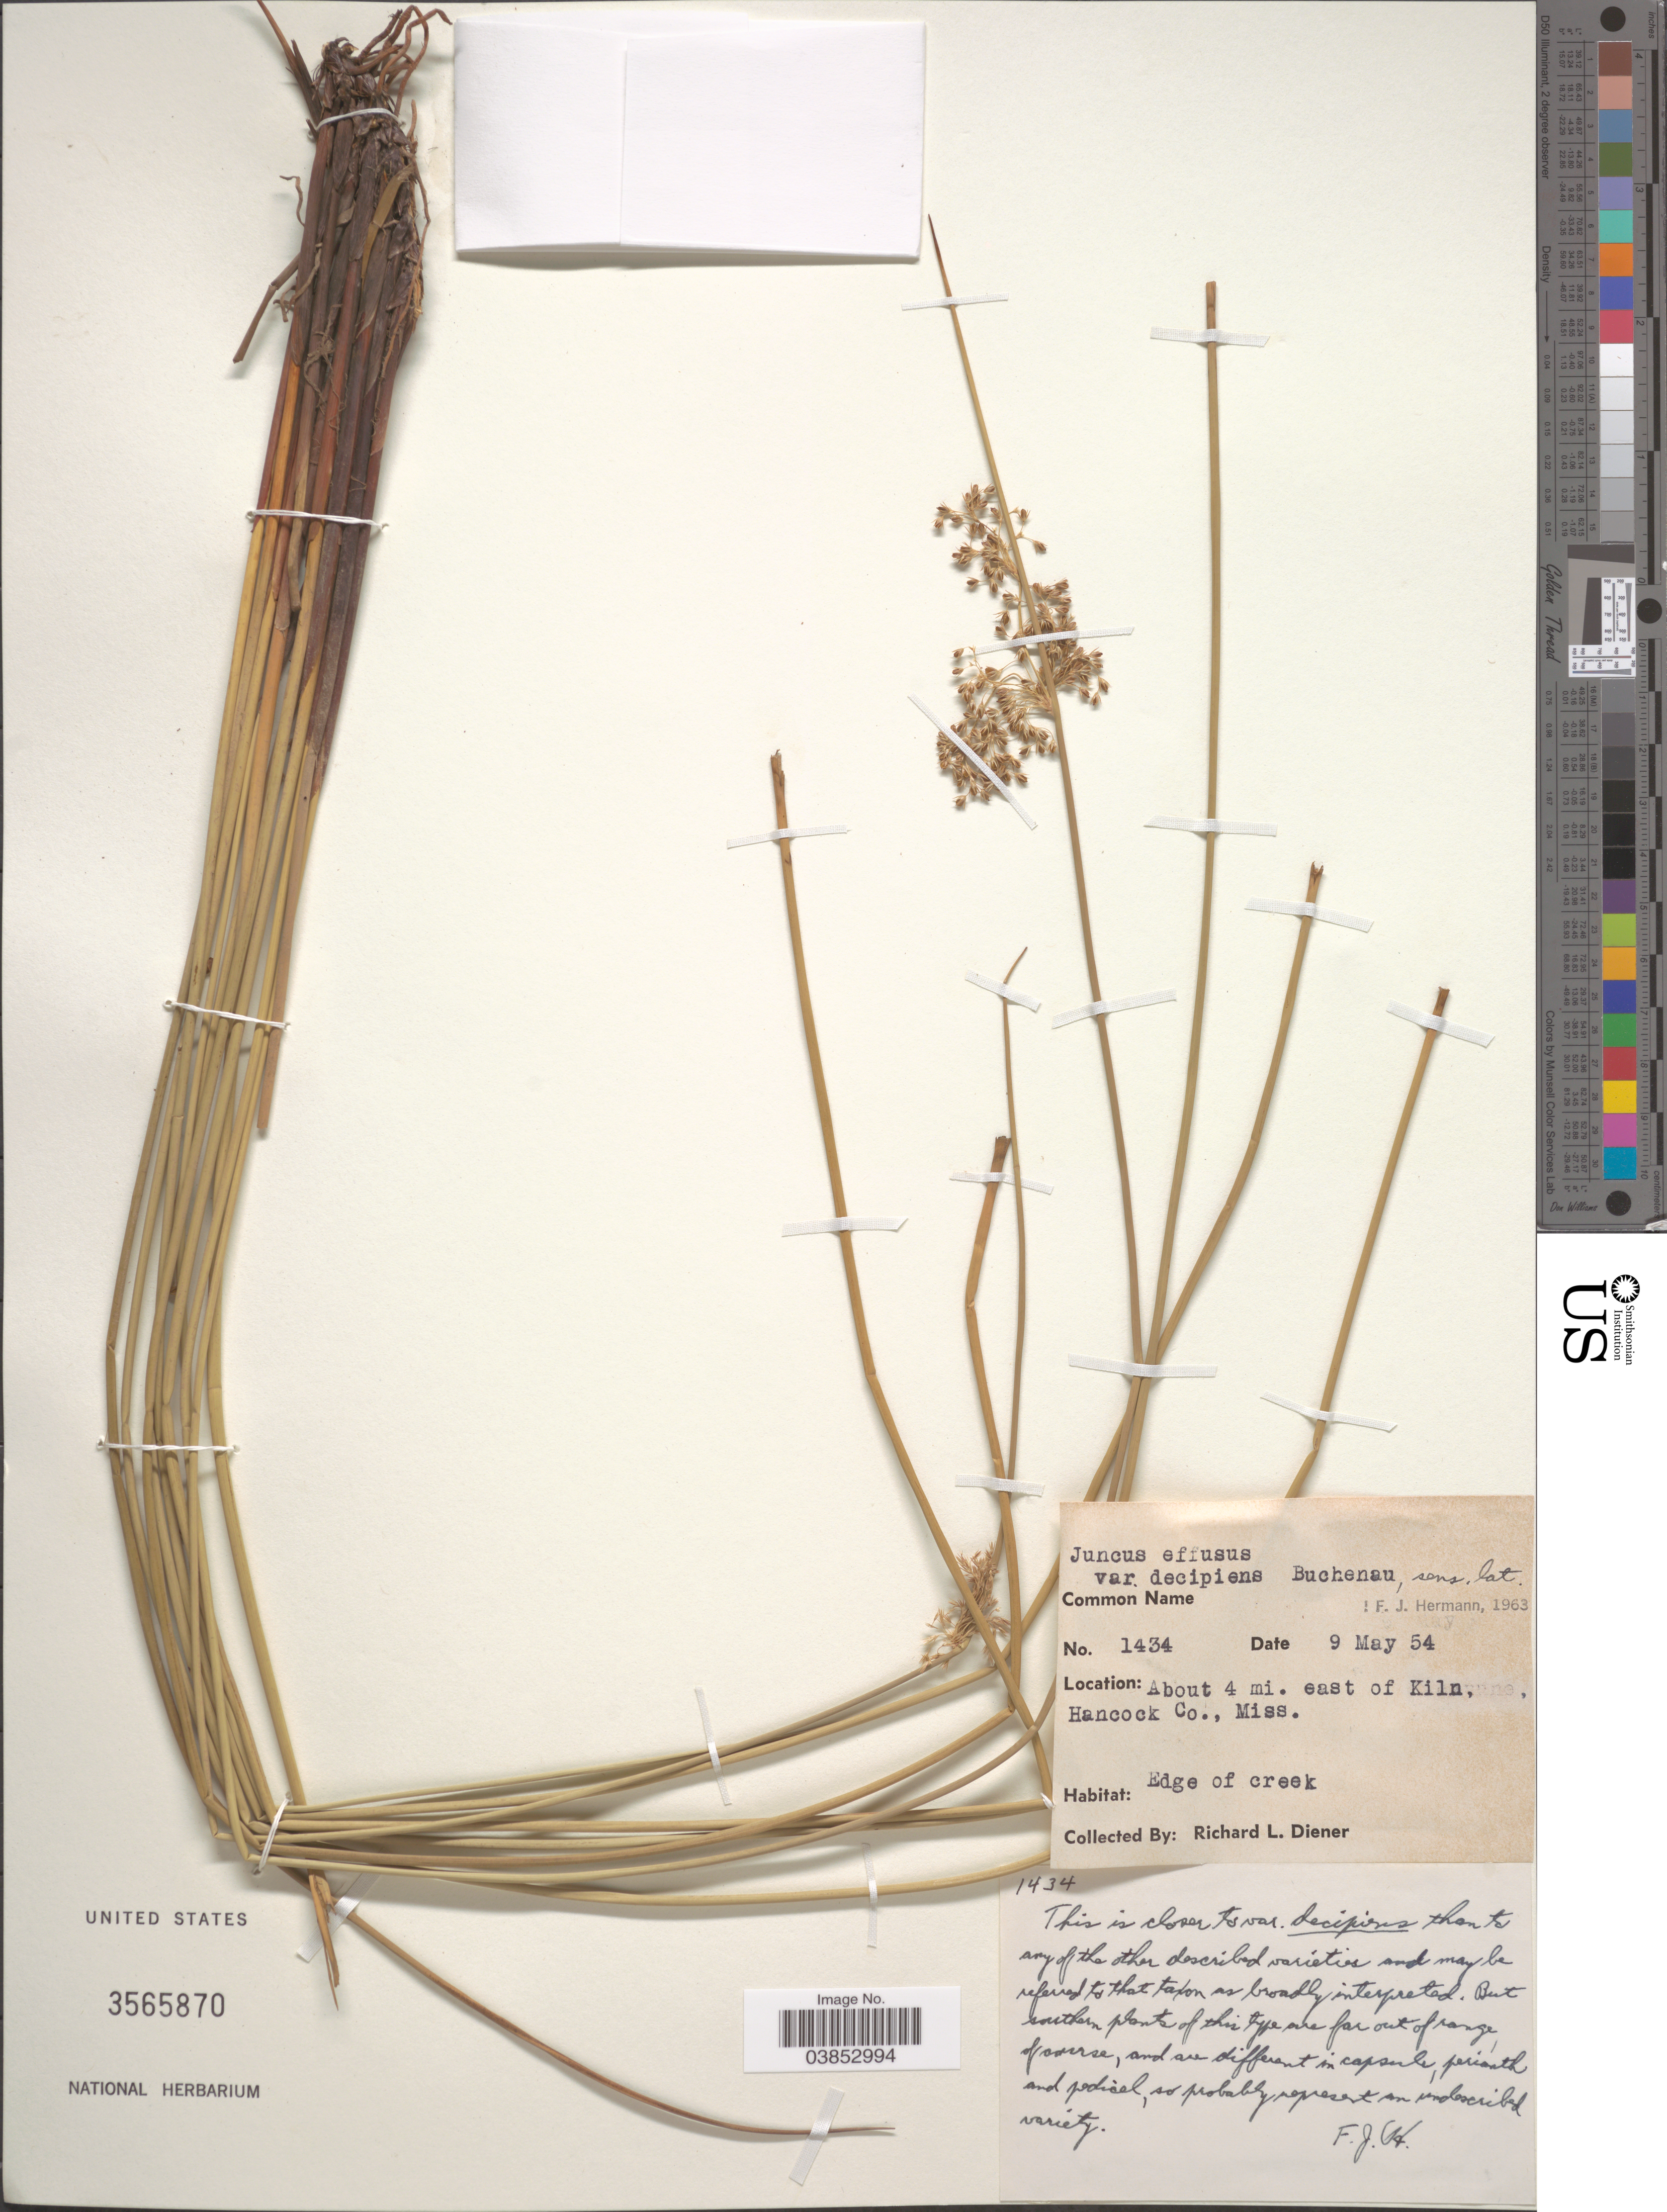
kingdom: Plantae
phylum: Tracheophyta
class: Liliopsida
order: Poales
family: Juncaceae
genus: Juncus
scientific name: Juncus effusus var. decipiens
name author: Buchenau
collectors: R. Diener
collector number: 1434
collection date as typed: Transcribed d/m/y: 9/5/54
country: United States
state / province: Mississippi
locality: About 4 mi. east of Kiln, Hancock Co. Edge of creek.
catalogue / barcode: US 3565870